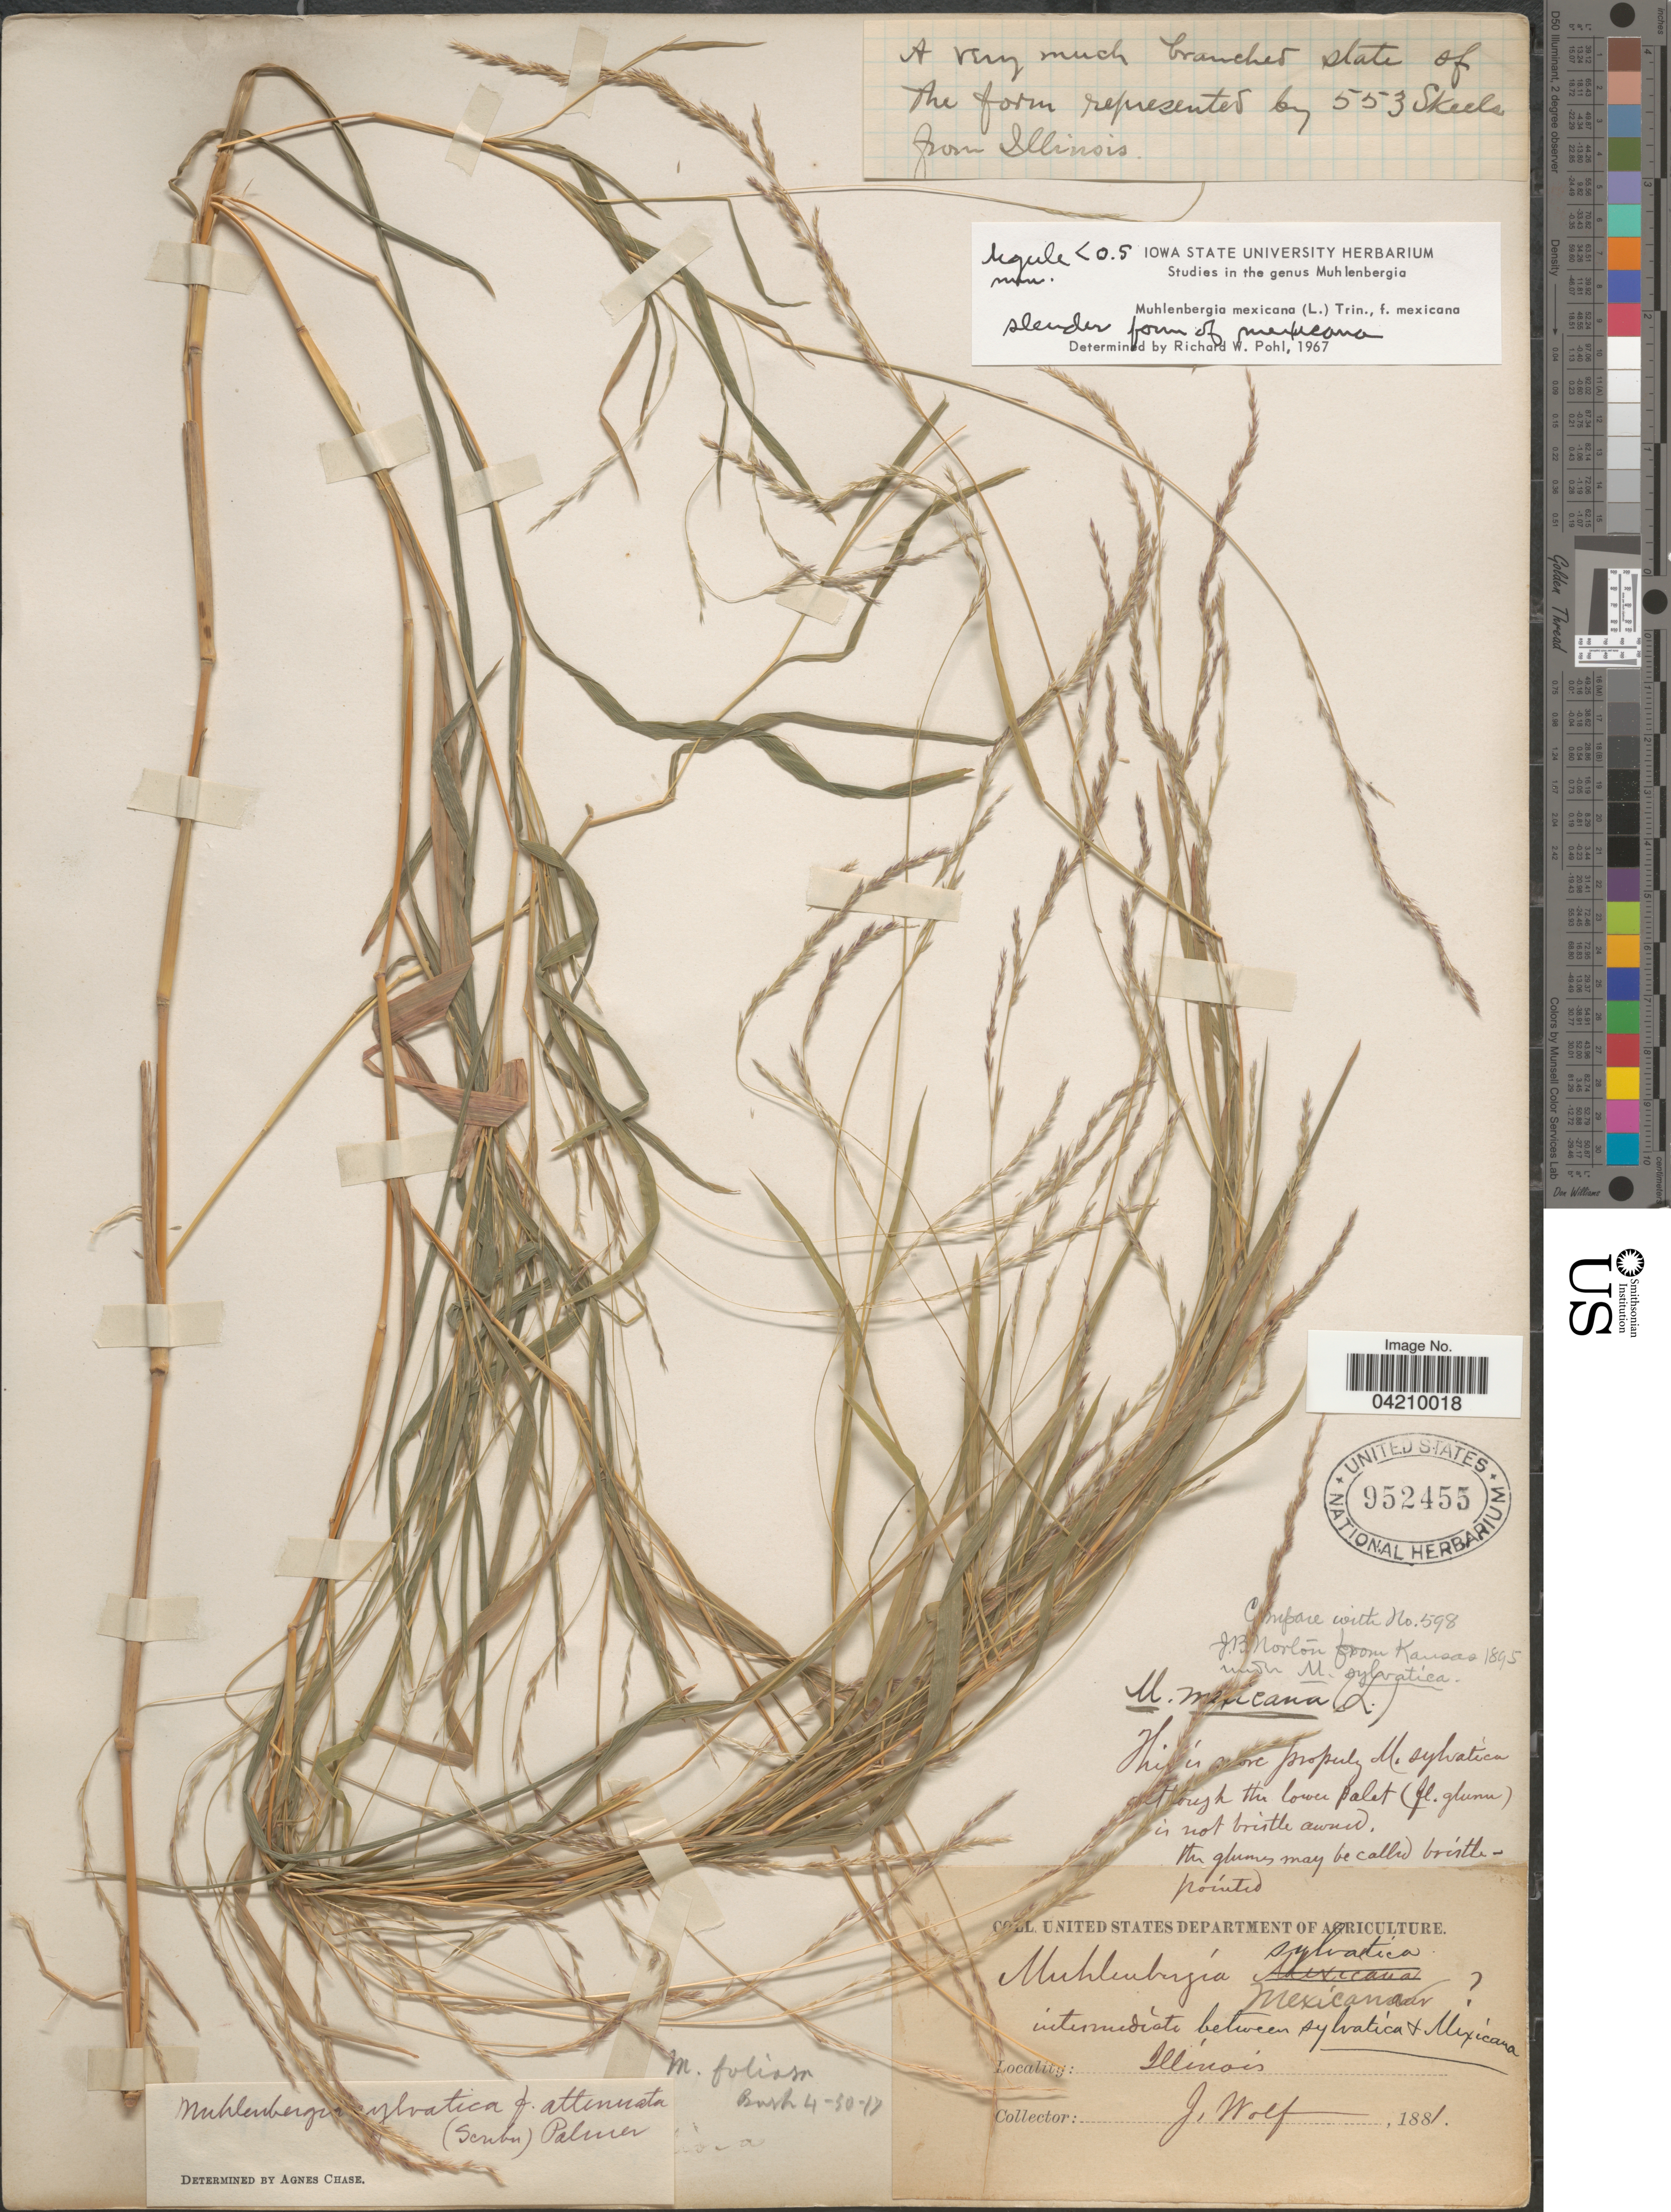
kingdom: Plantae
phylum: Tracheophyta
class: Liliopsida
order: Poales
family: Poaceae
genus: Muhlenbergia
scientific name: Muhlenbergia mexicana var. mexicana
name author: (L.) Trin.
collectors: J. Wolf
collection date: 1881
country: United States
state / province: Illinois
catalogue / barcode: US 952455